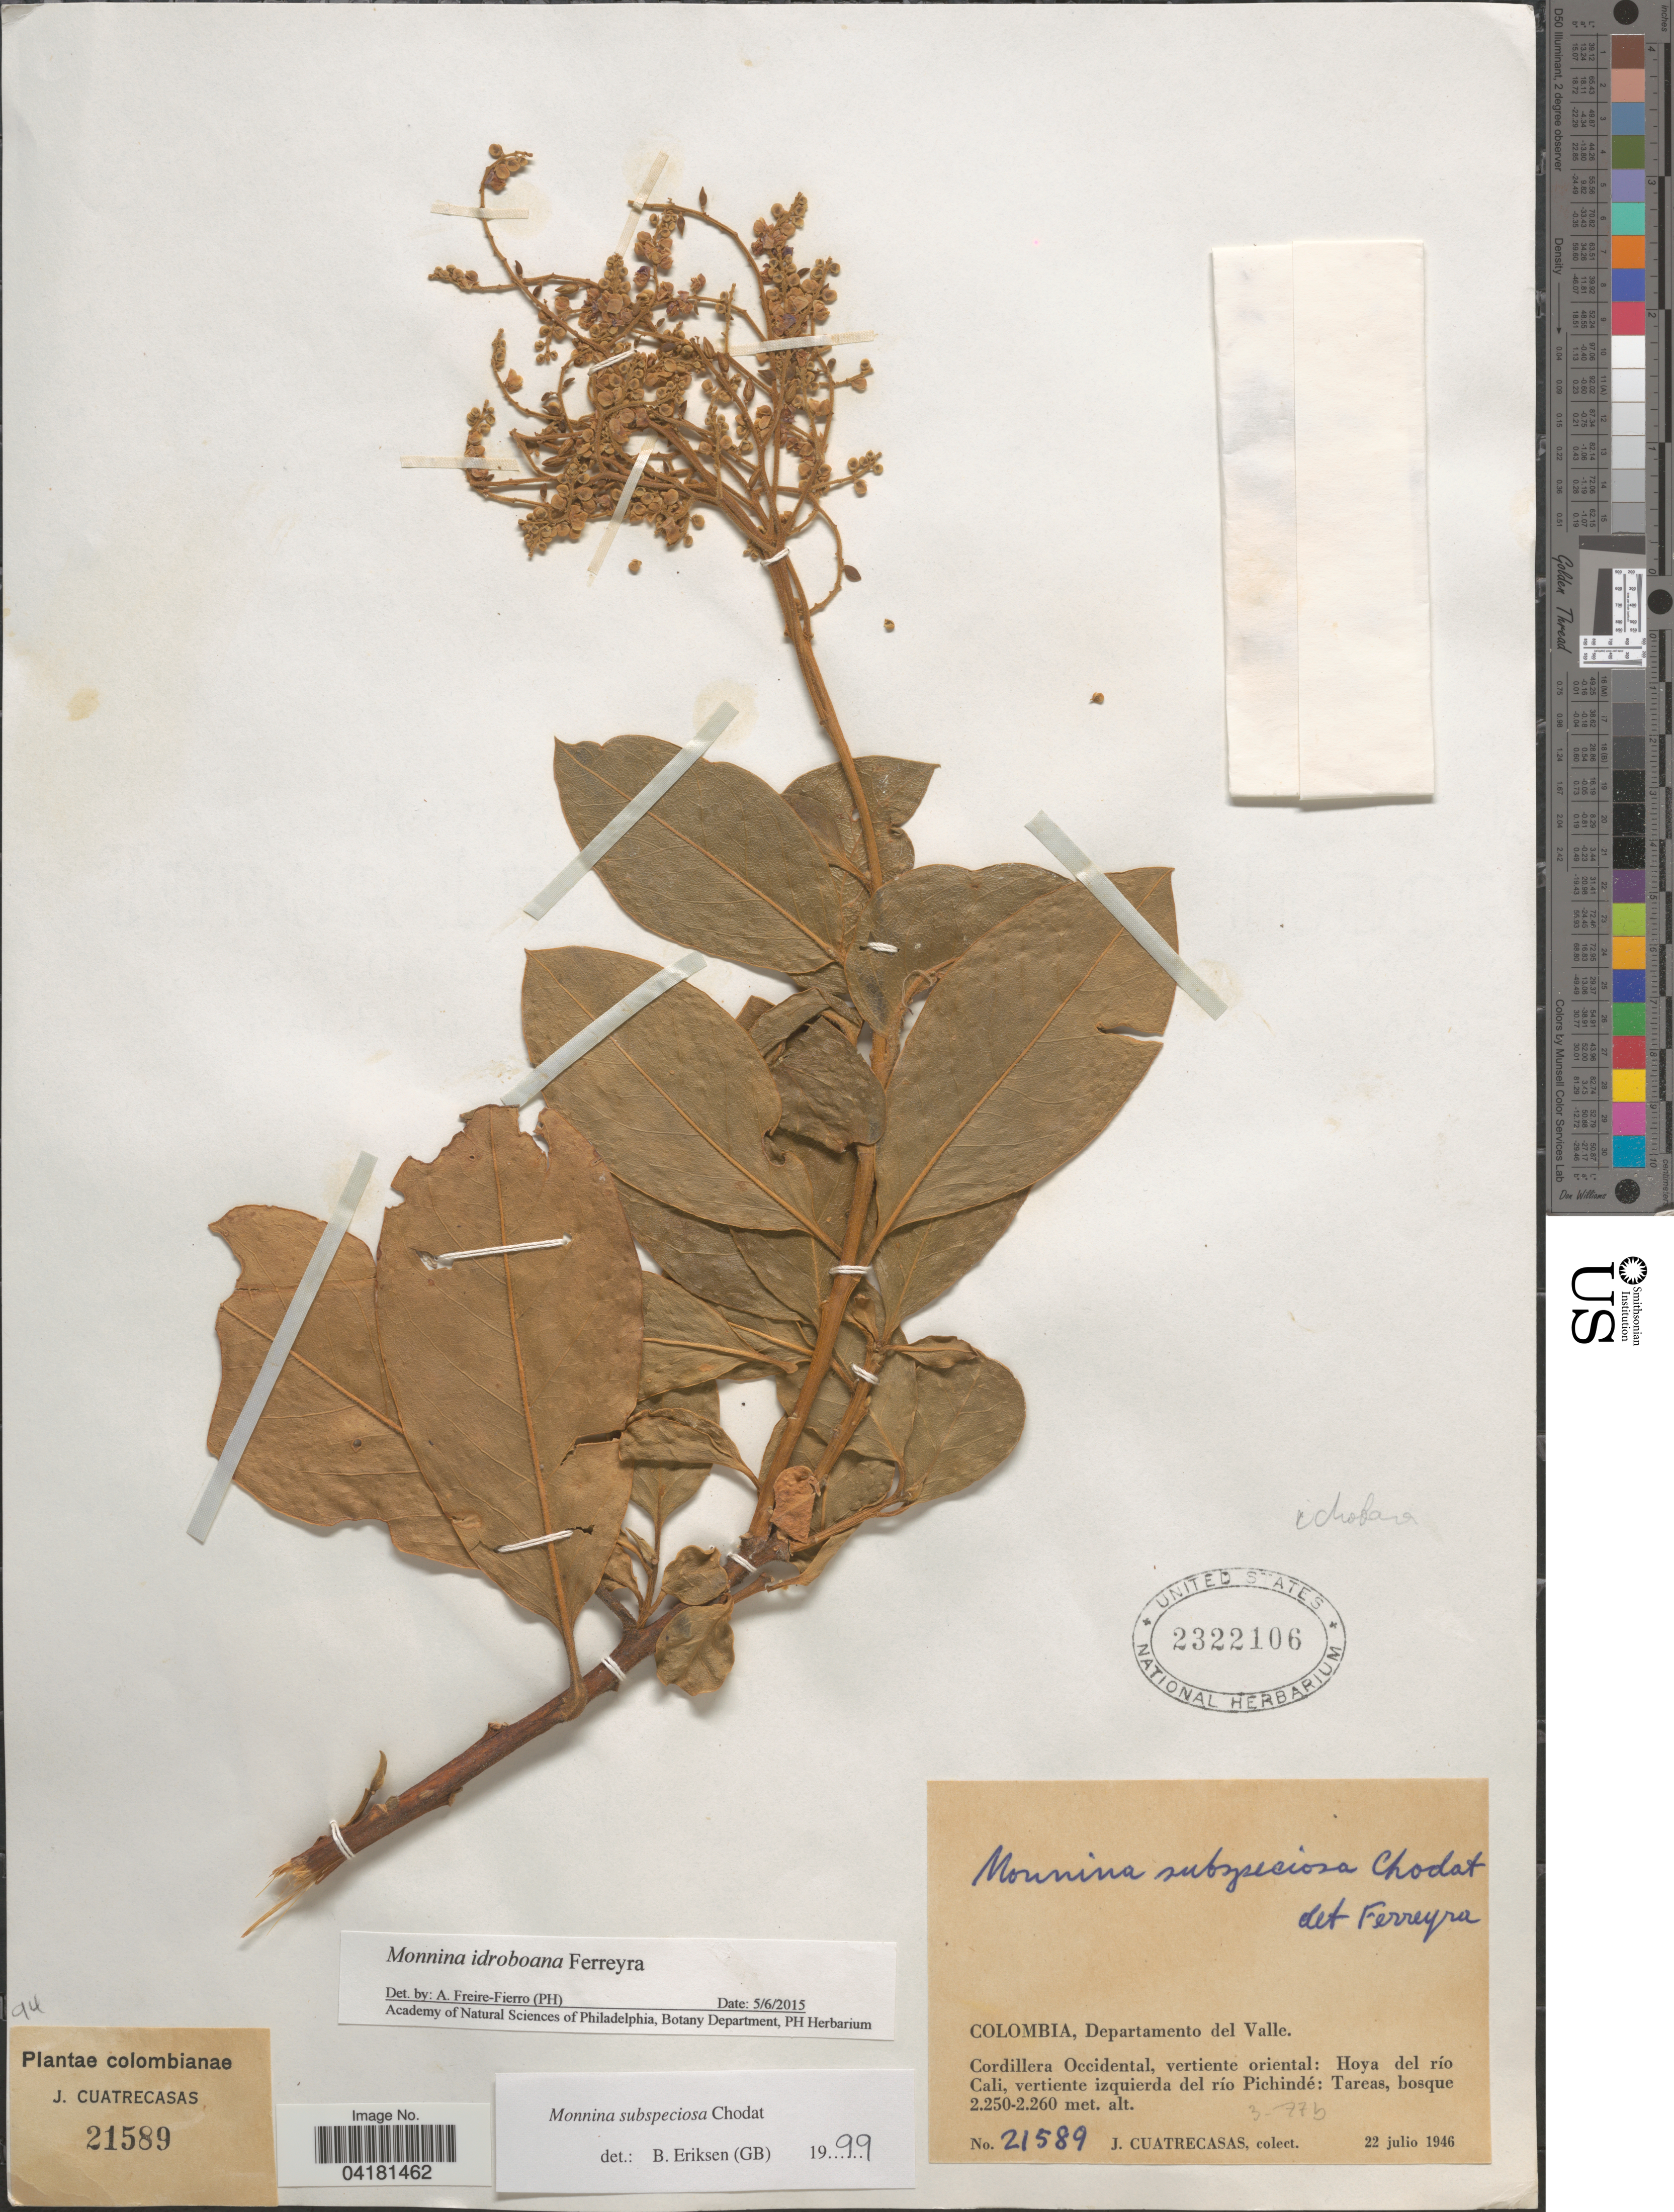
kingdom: Plantae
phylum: Tracheophyta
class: Magnoliopsida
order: Fabales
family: Polygalaceae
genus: Monnina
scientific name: Monnina idroboana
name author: Ferreyra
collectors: J. Cuatrecasas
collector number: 21589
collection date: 1946-07-22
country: Colombia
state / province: Valle del Cauca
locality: Departamento del Valle. Cordillera Occidental, vertiente oriental: Hoya del río Cali, vertiente izquierda del río Pichindé: Tareas, bosque.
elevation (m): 2250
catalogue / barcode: US 2322106